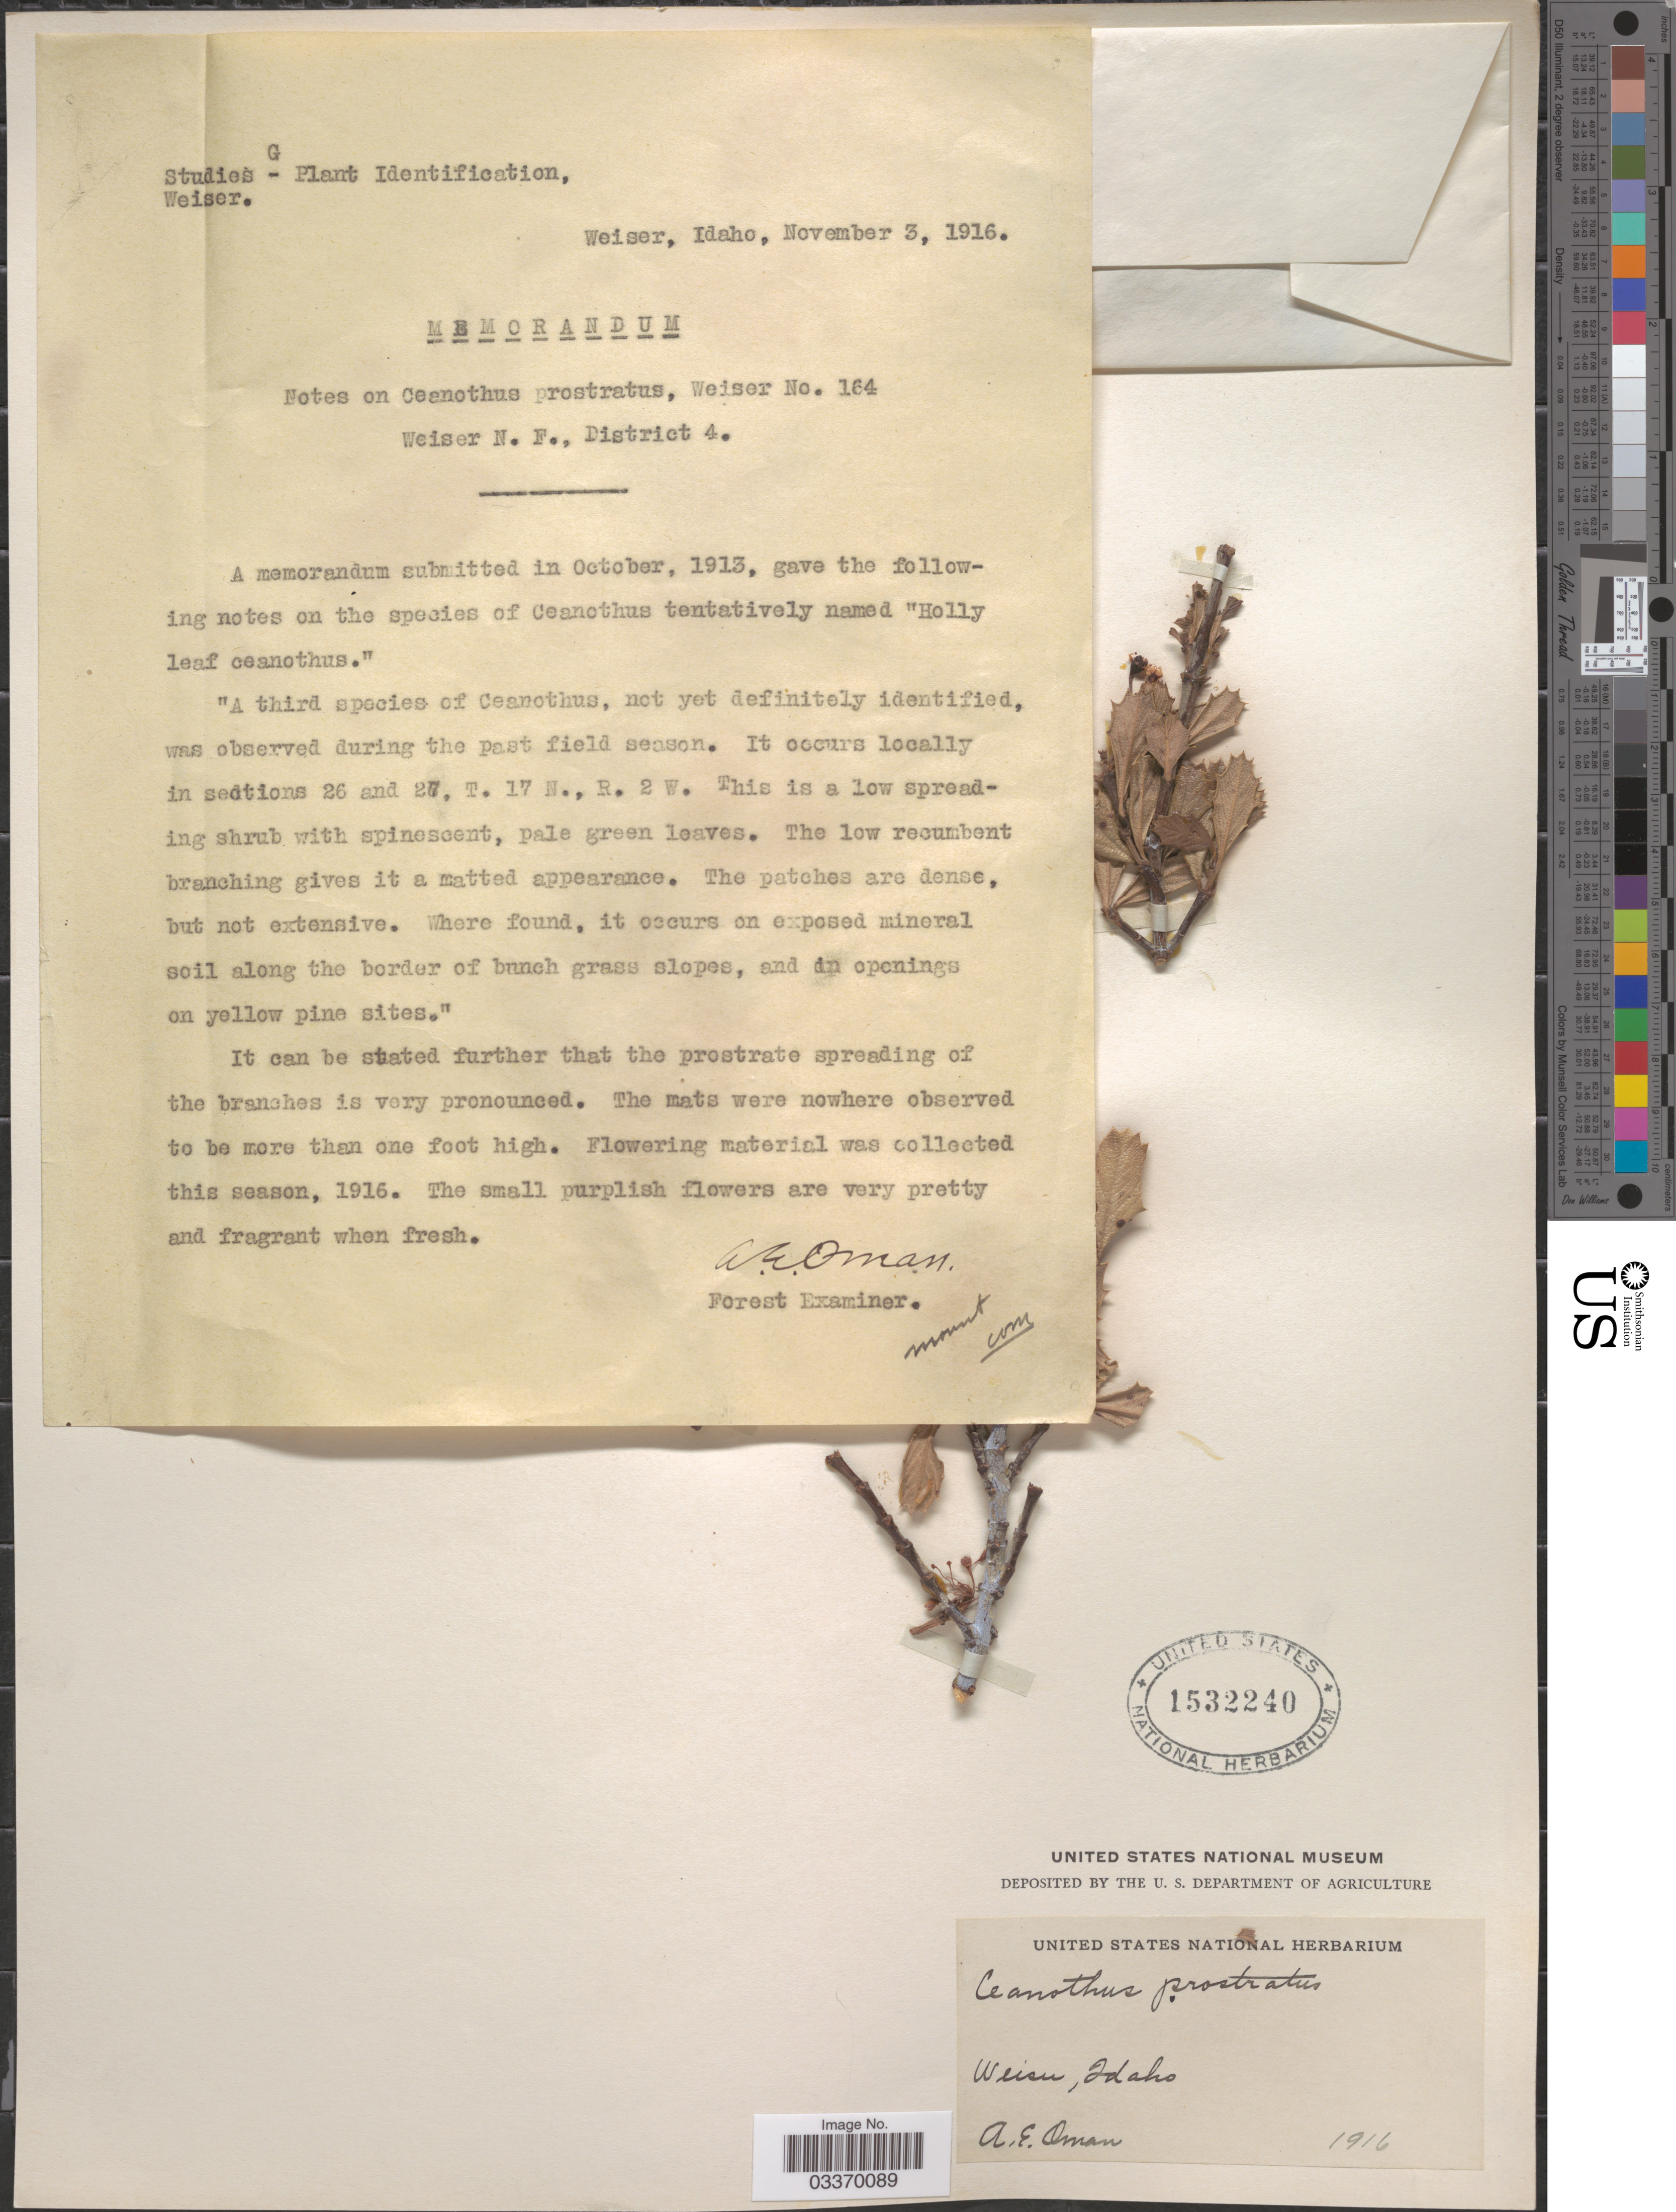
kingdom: Plantae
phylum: Tracheophyta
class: Magnoliopsida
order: Rosales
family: Rhamnaceae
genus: Ceanothus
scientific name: Ceanothus prostratus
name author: Benth.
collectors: A. Oman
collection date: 1916-11-03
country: United States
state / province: Idaho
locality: Weiser.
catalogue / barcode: US 1532240